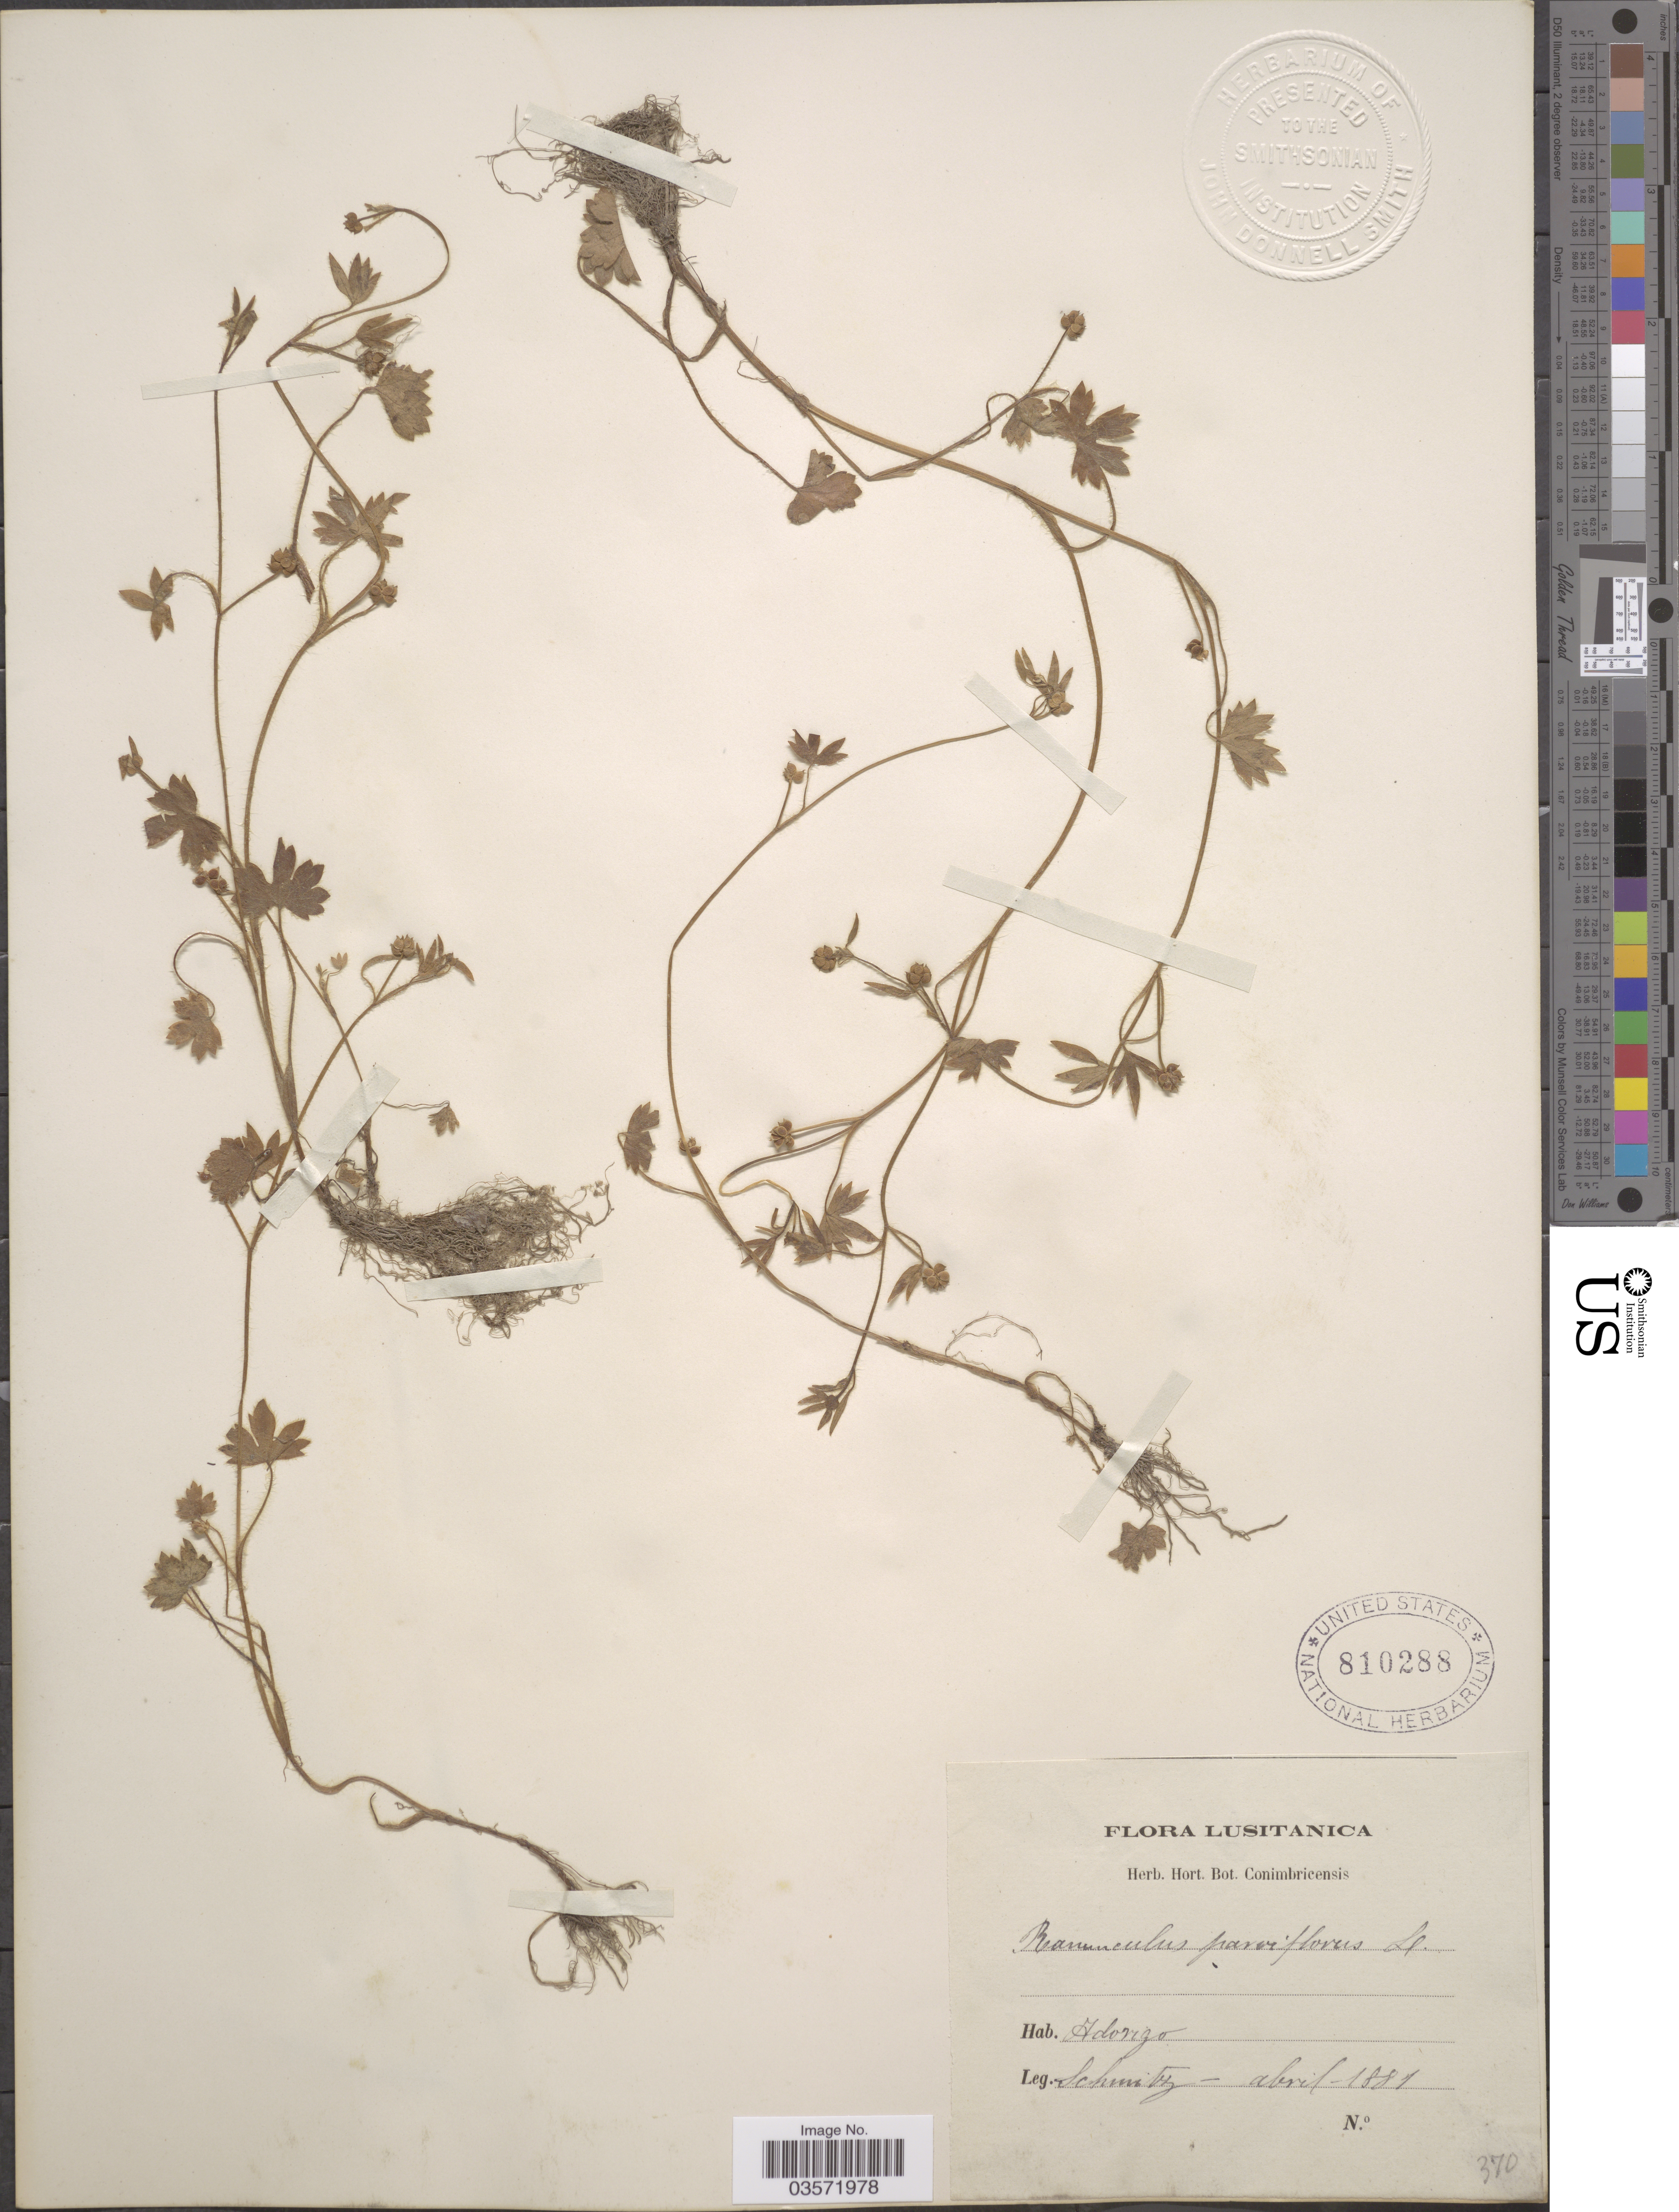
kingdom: Plantae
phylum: Tracheophyta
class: Magnoliopsida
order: Ranunculales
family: Ranunculaceae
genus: Ranunculus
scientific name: Ranunculus parviflorus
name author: L.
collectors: -. Schmitz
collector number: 370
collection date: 1881-04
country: Portugal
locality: Lusitanica. Adorigo.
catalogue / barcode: US 810288